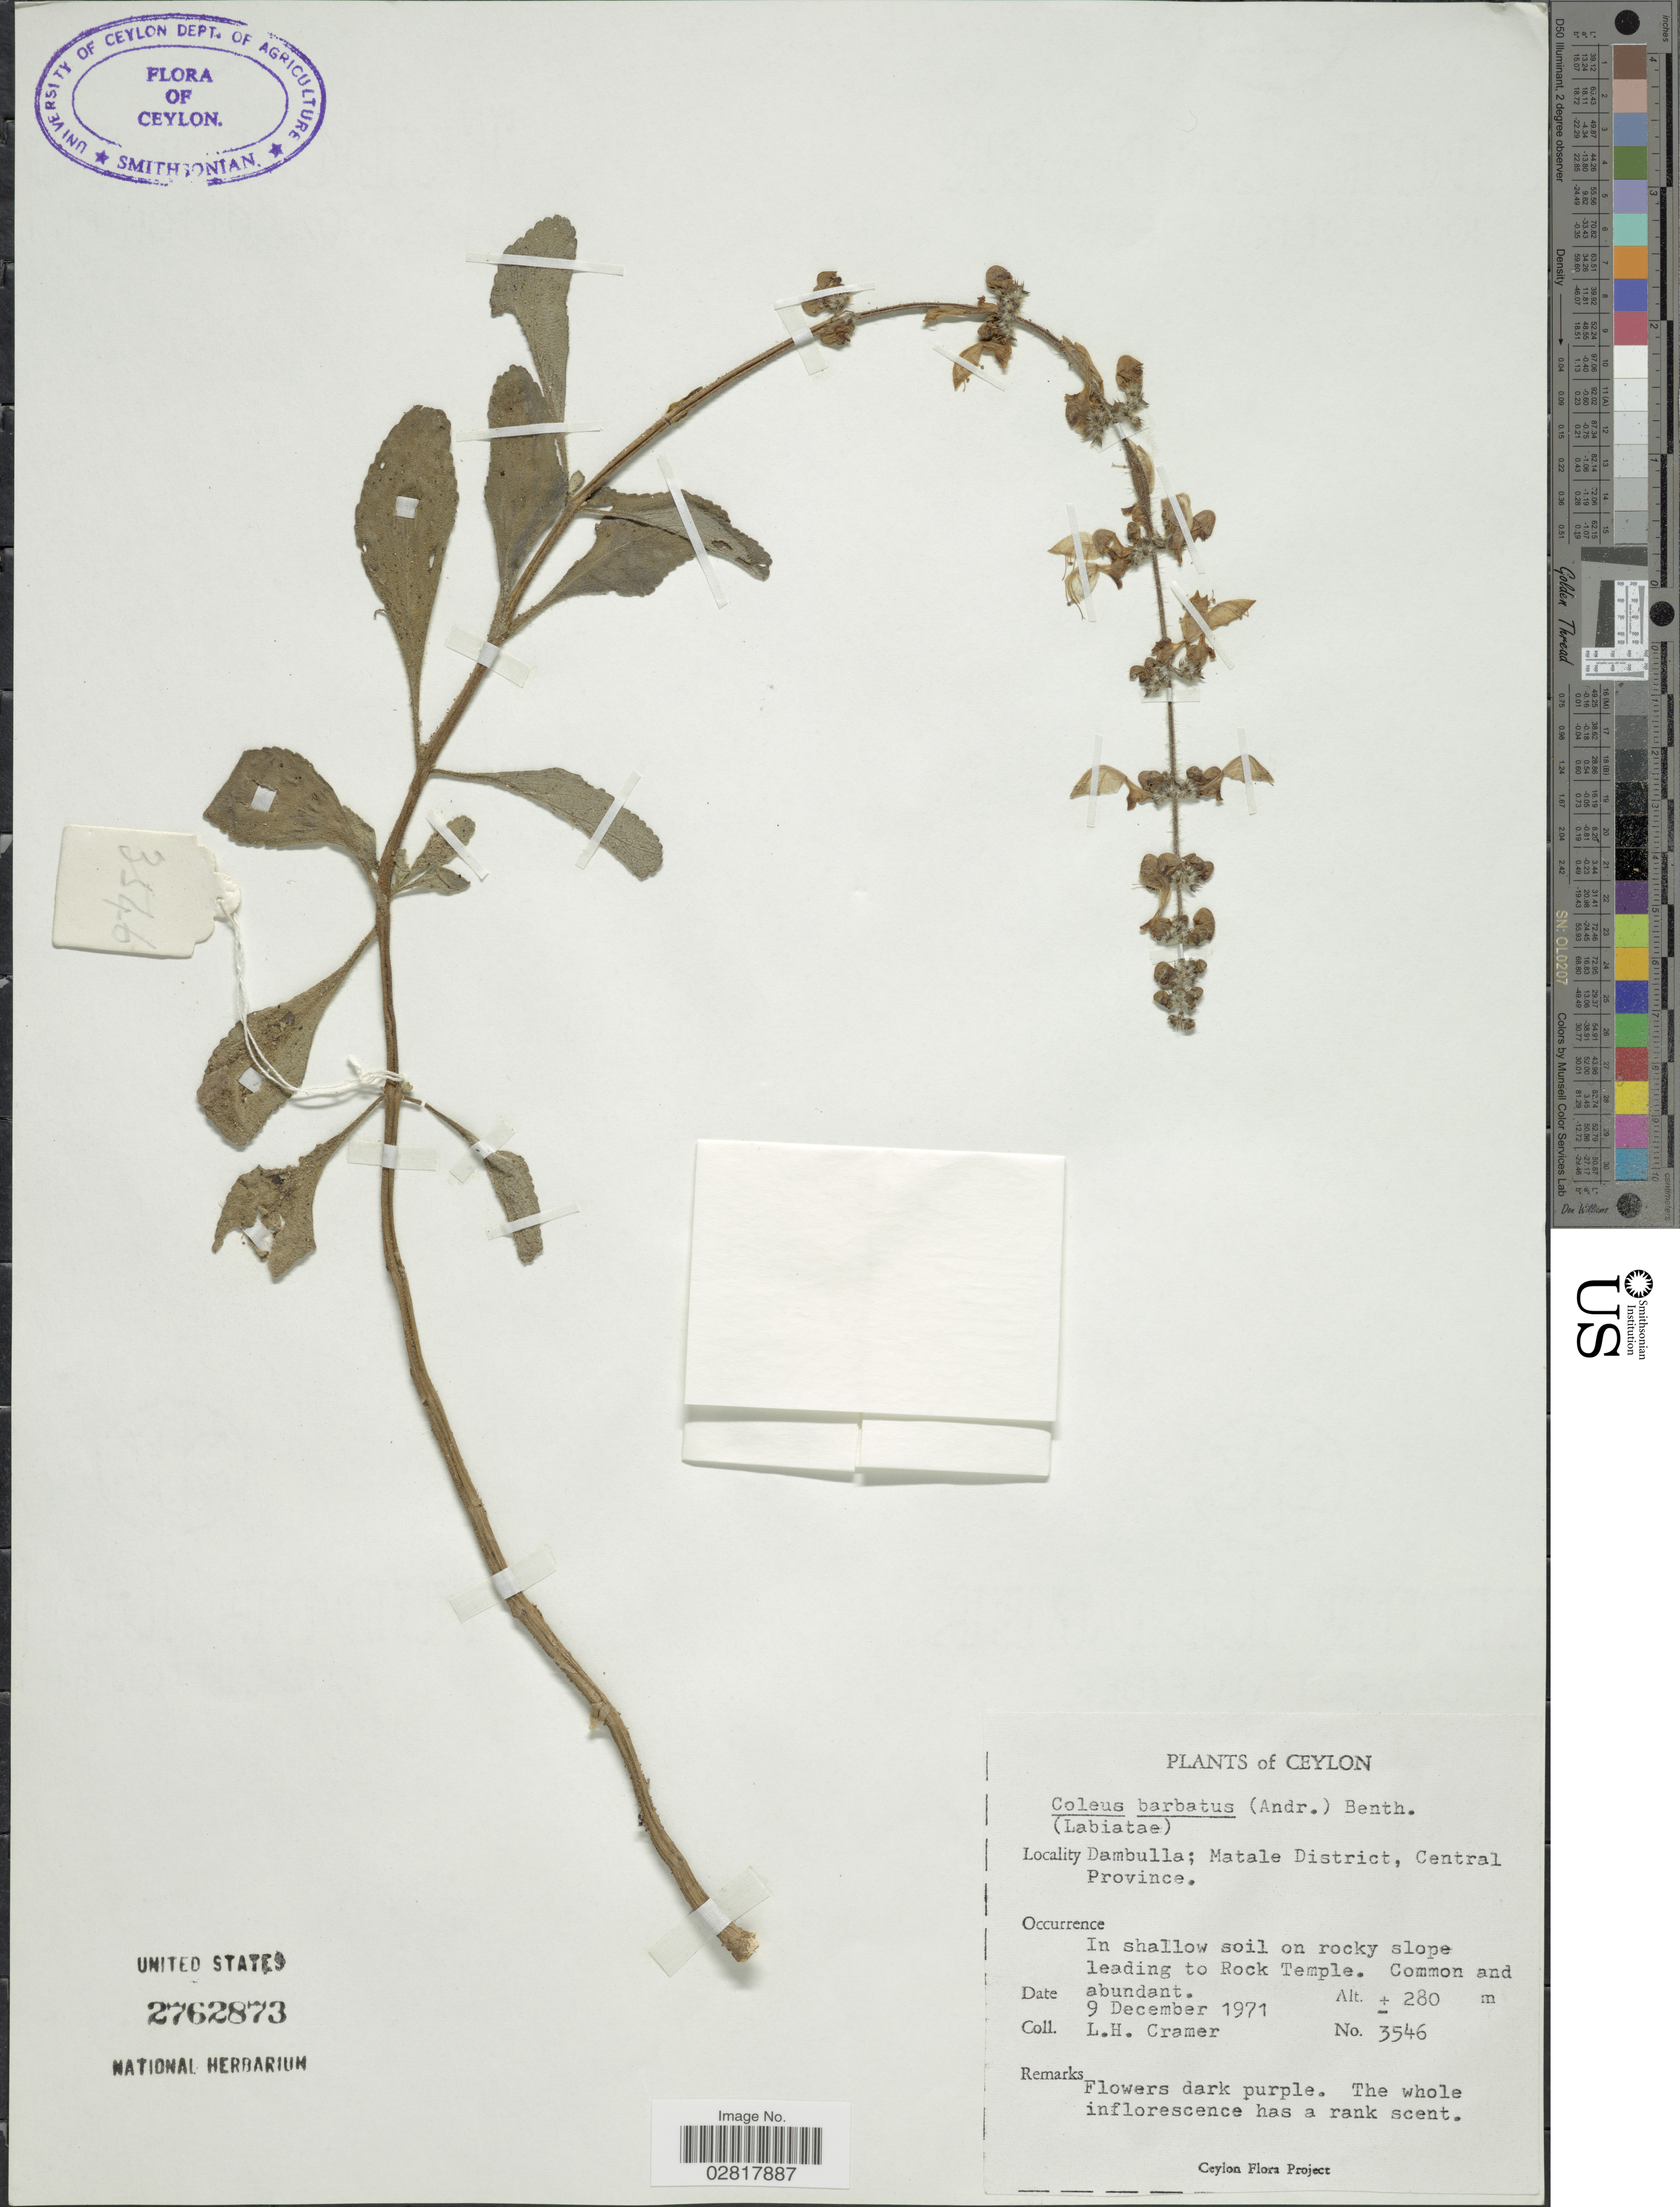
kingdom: Plantae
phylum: Tracheophyta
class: Magnoliopsida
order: Lamiales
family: Lamiaceae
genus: Plectranthus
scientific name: Plectranthus barbatus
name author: Andrews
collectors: L. H. Cramer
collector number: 3546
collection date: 1971-12-09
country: Sri Lanka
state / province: Central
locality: Ceylon. Dambulla; Matale District. In shallow soil on rocky slope leading to Rock Temple.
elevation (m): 280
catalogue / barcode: US 2762873